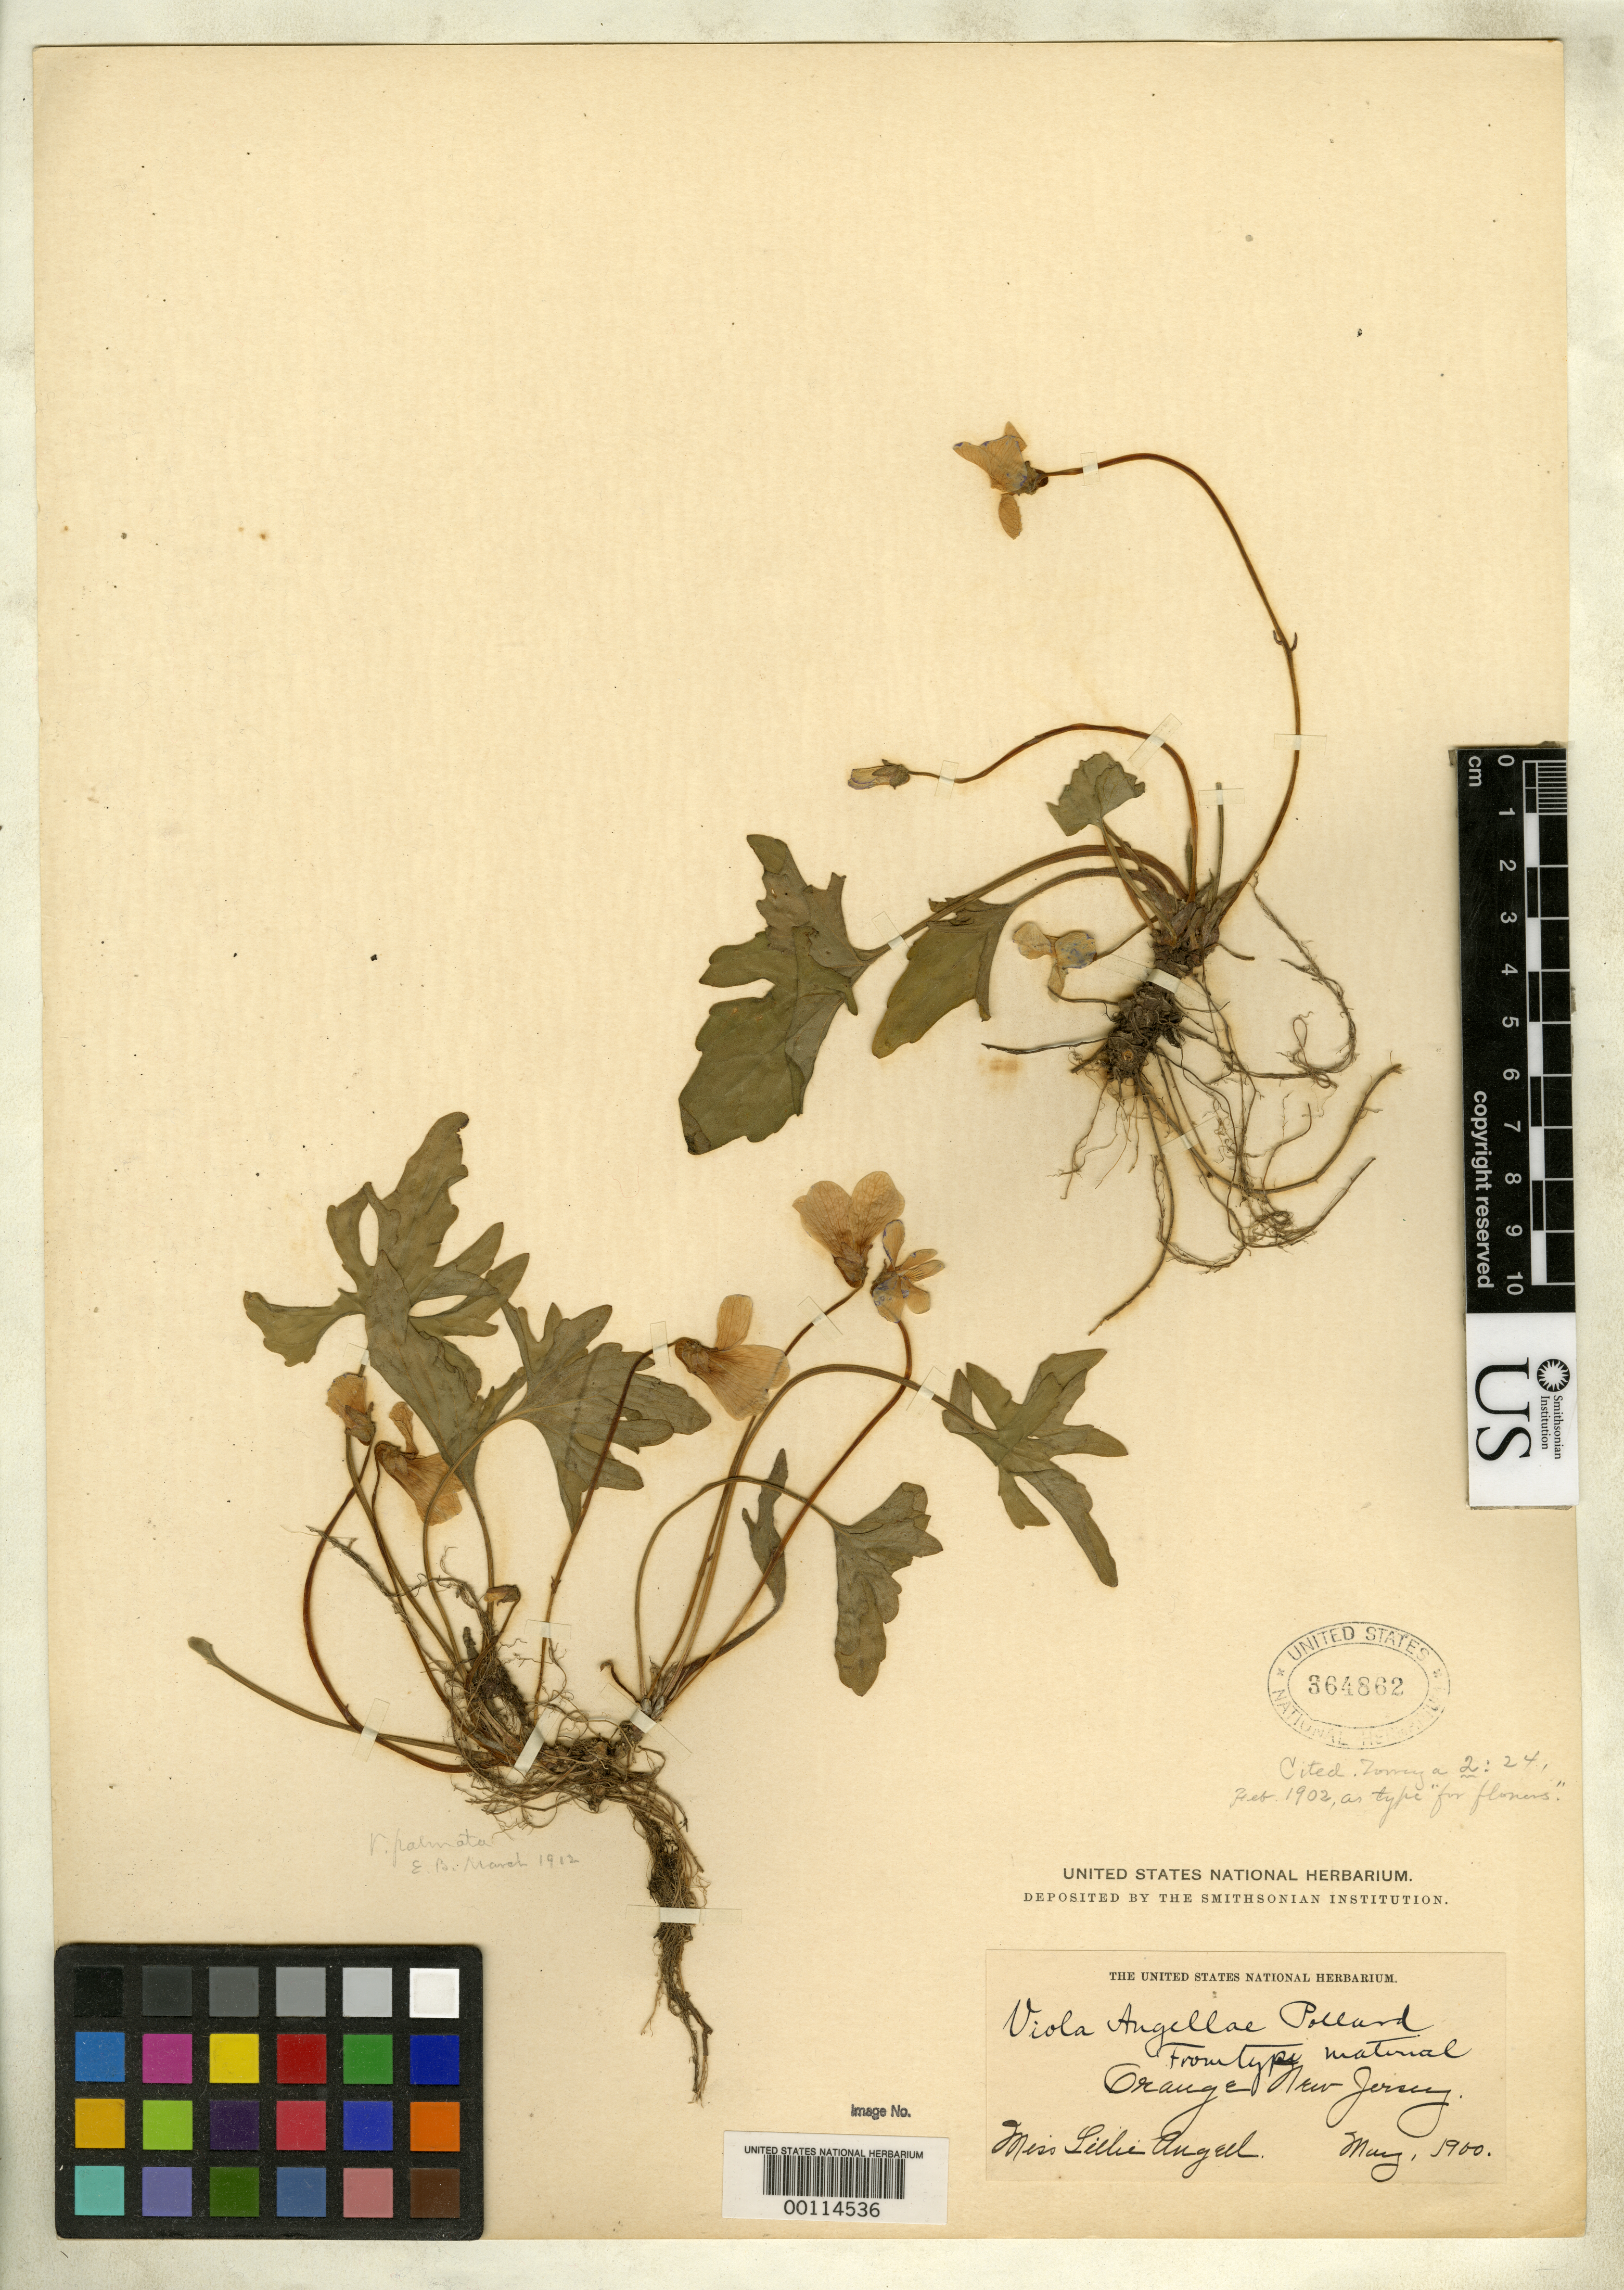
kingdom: Plantae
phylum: Tracheophyta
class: Magnoliopsida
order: Malpighiales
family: Violaceae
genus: Viola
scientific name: Viola x angellae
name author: Pollard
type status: Syntype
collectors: L. Angell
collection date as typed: May 1900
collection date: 1900-05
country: United States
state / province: New Jersey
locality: Orange.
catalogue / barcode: US 364862